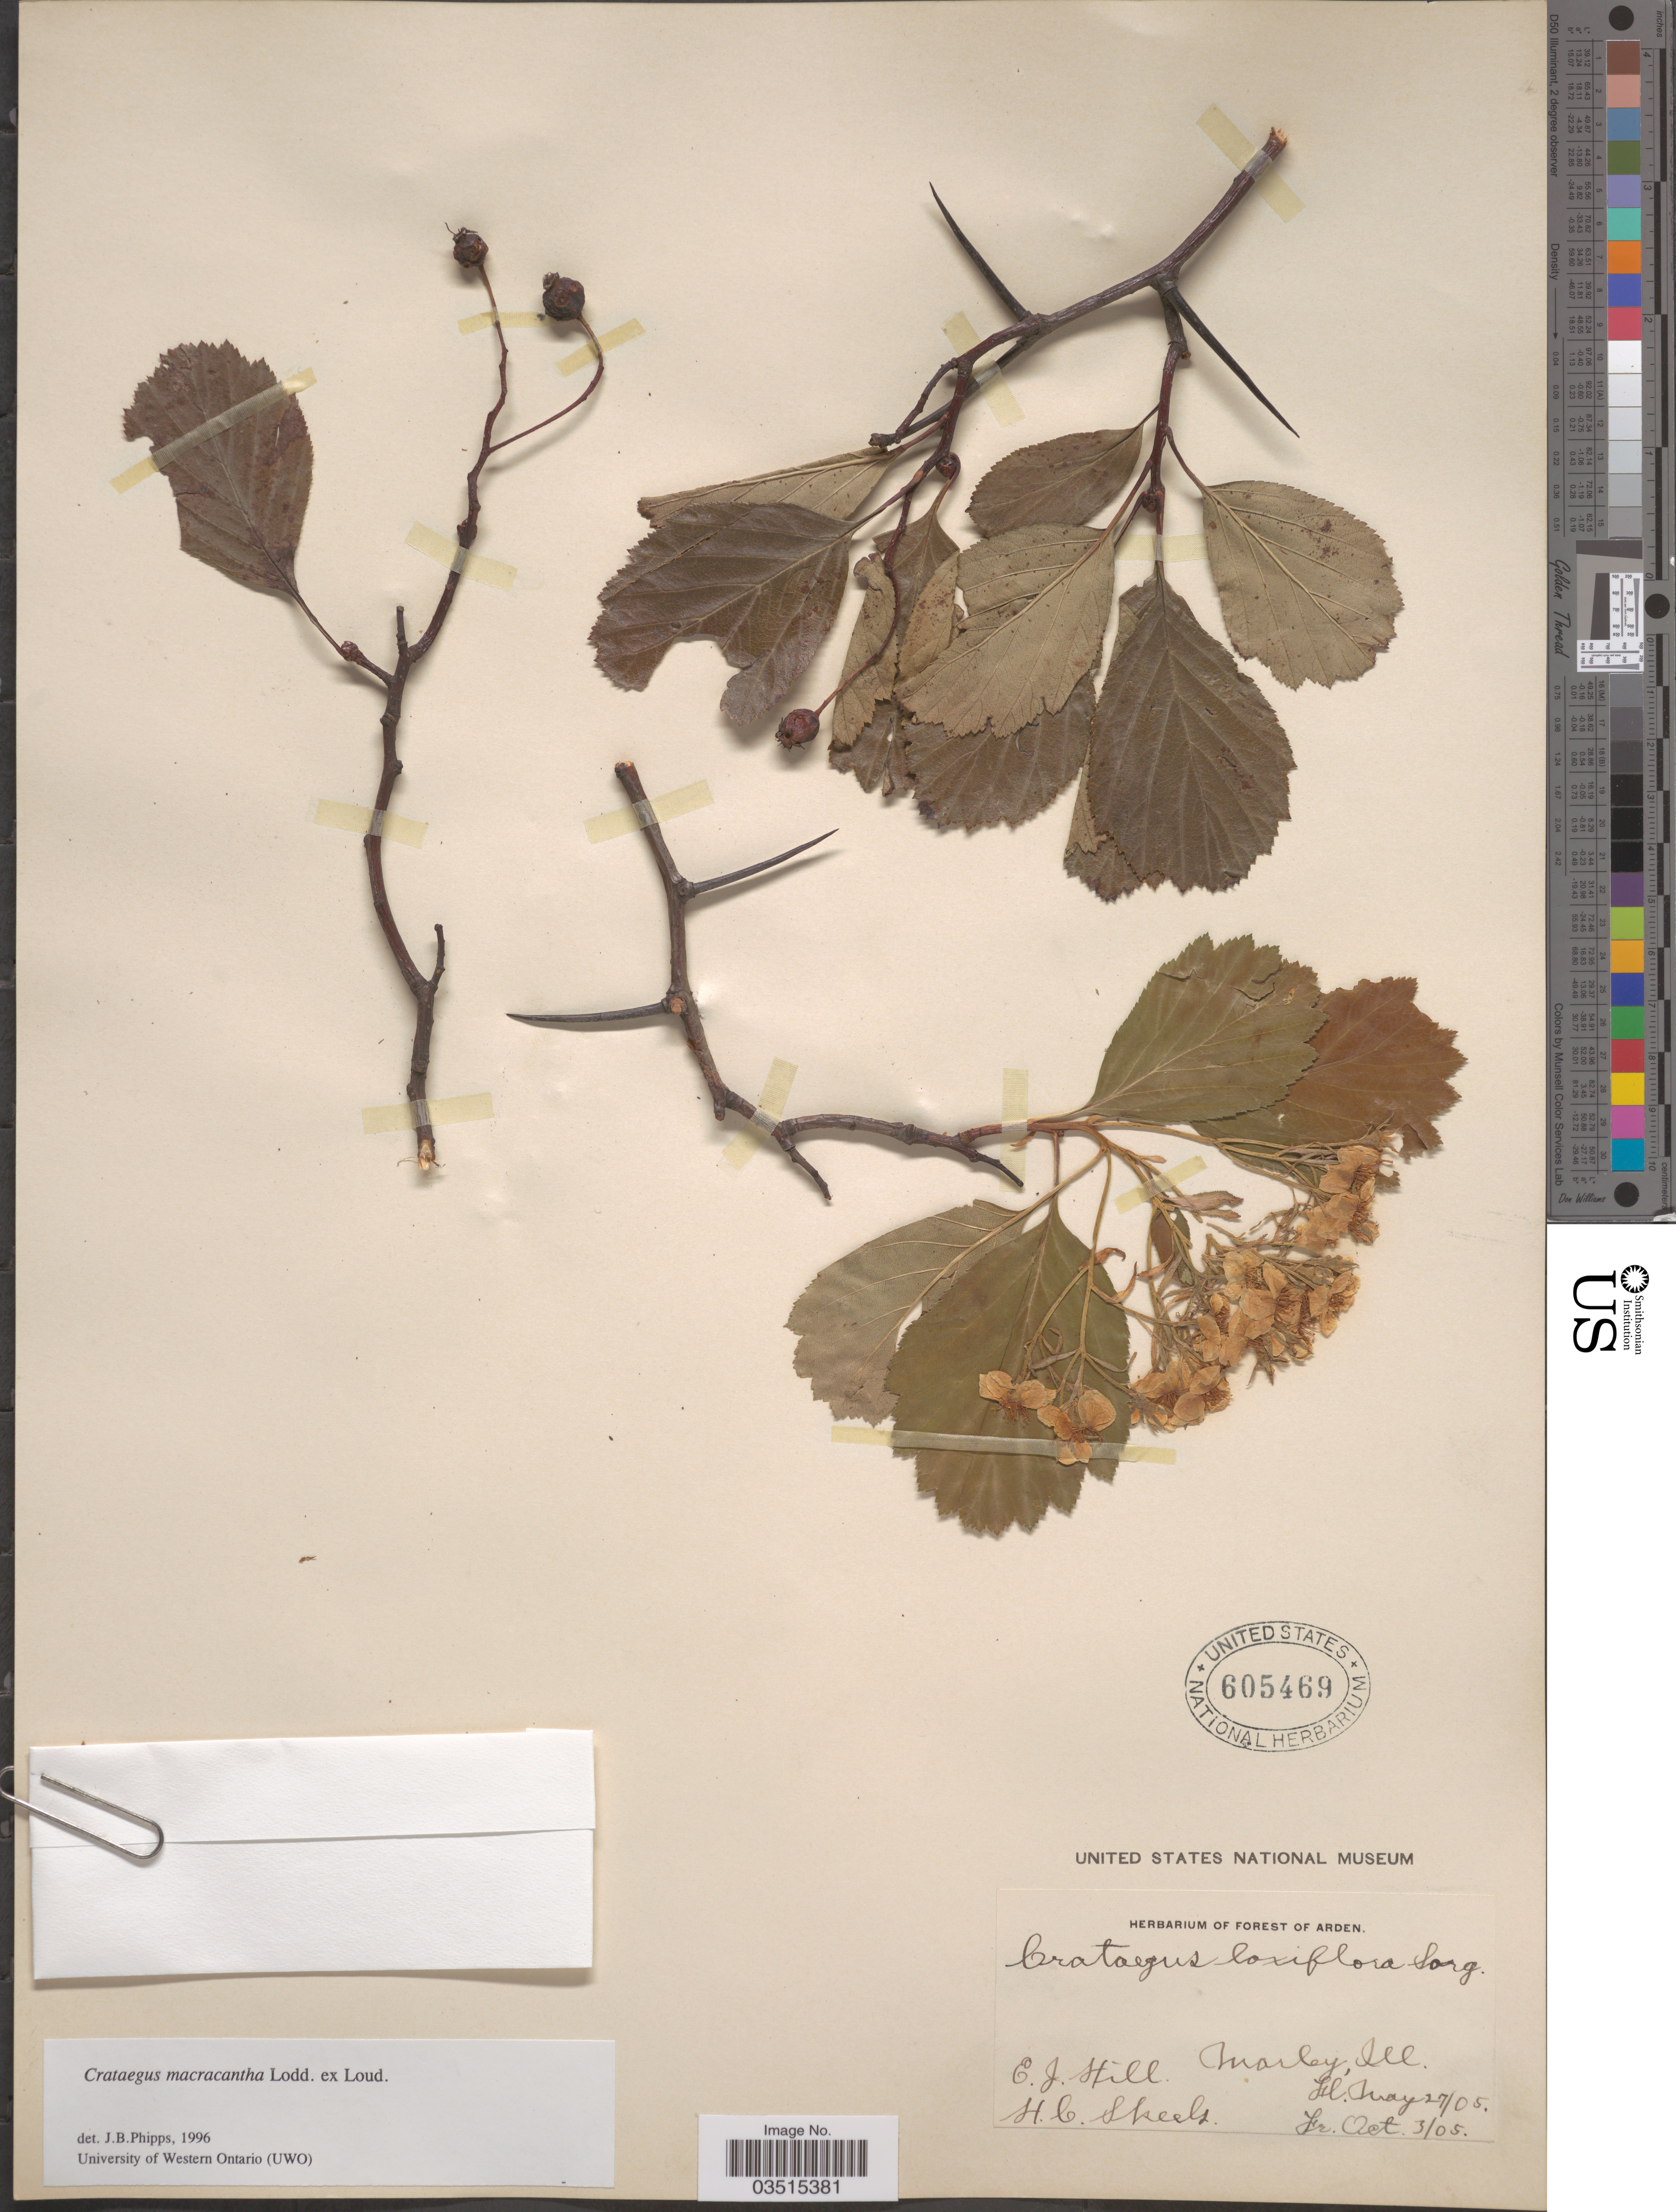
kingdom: Plantae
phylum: Tracheophyta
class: Magnoliopsida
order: Rosales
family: Rosaceae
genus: Crataegus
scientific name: Crataegus macracantha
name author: (Lindl.) Lodd. ex Loudon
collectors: E. J. Hill & H. Skeels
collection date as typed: Transcribed d/m/y: 27/5/5 to 3/10/5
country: United States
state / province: Illinois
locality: Morley.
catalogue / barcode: US 605469